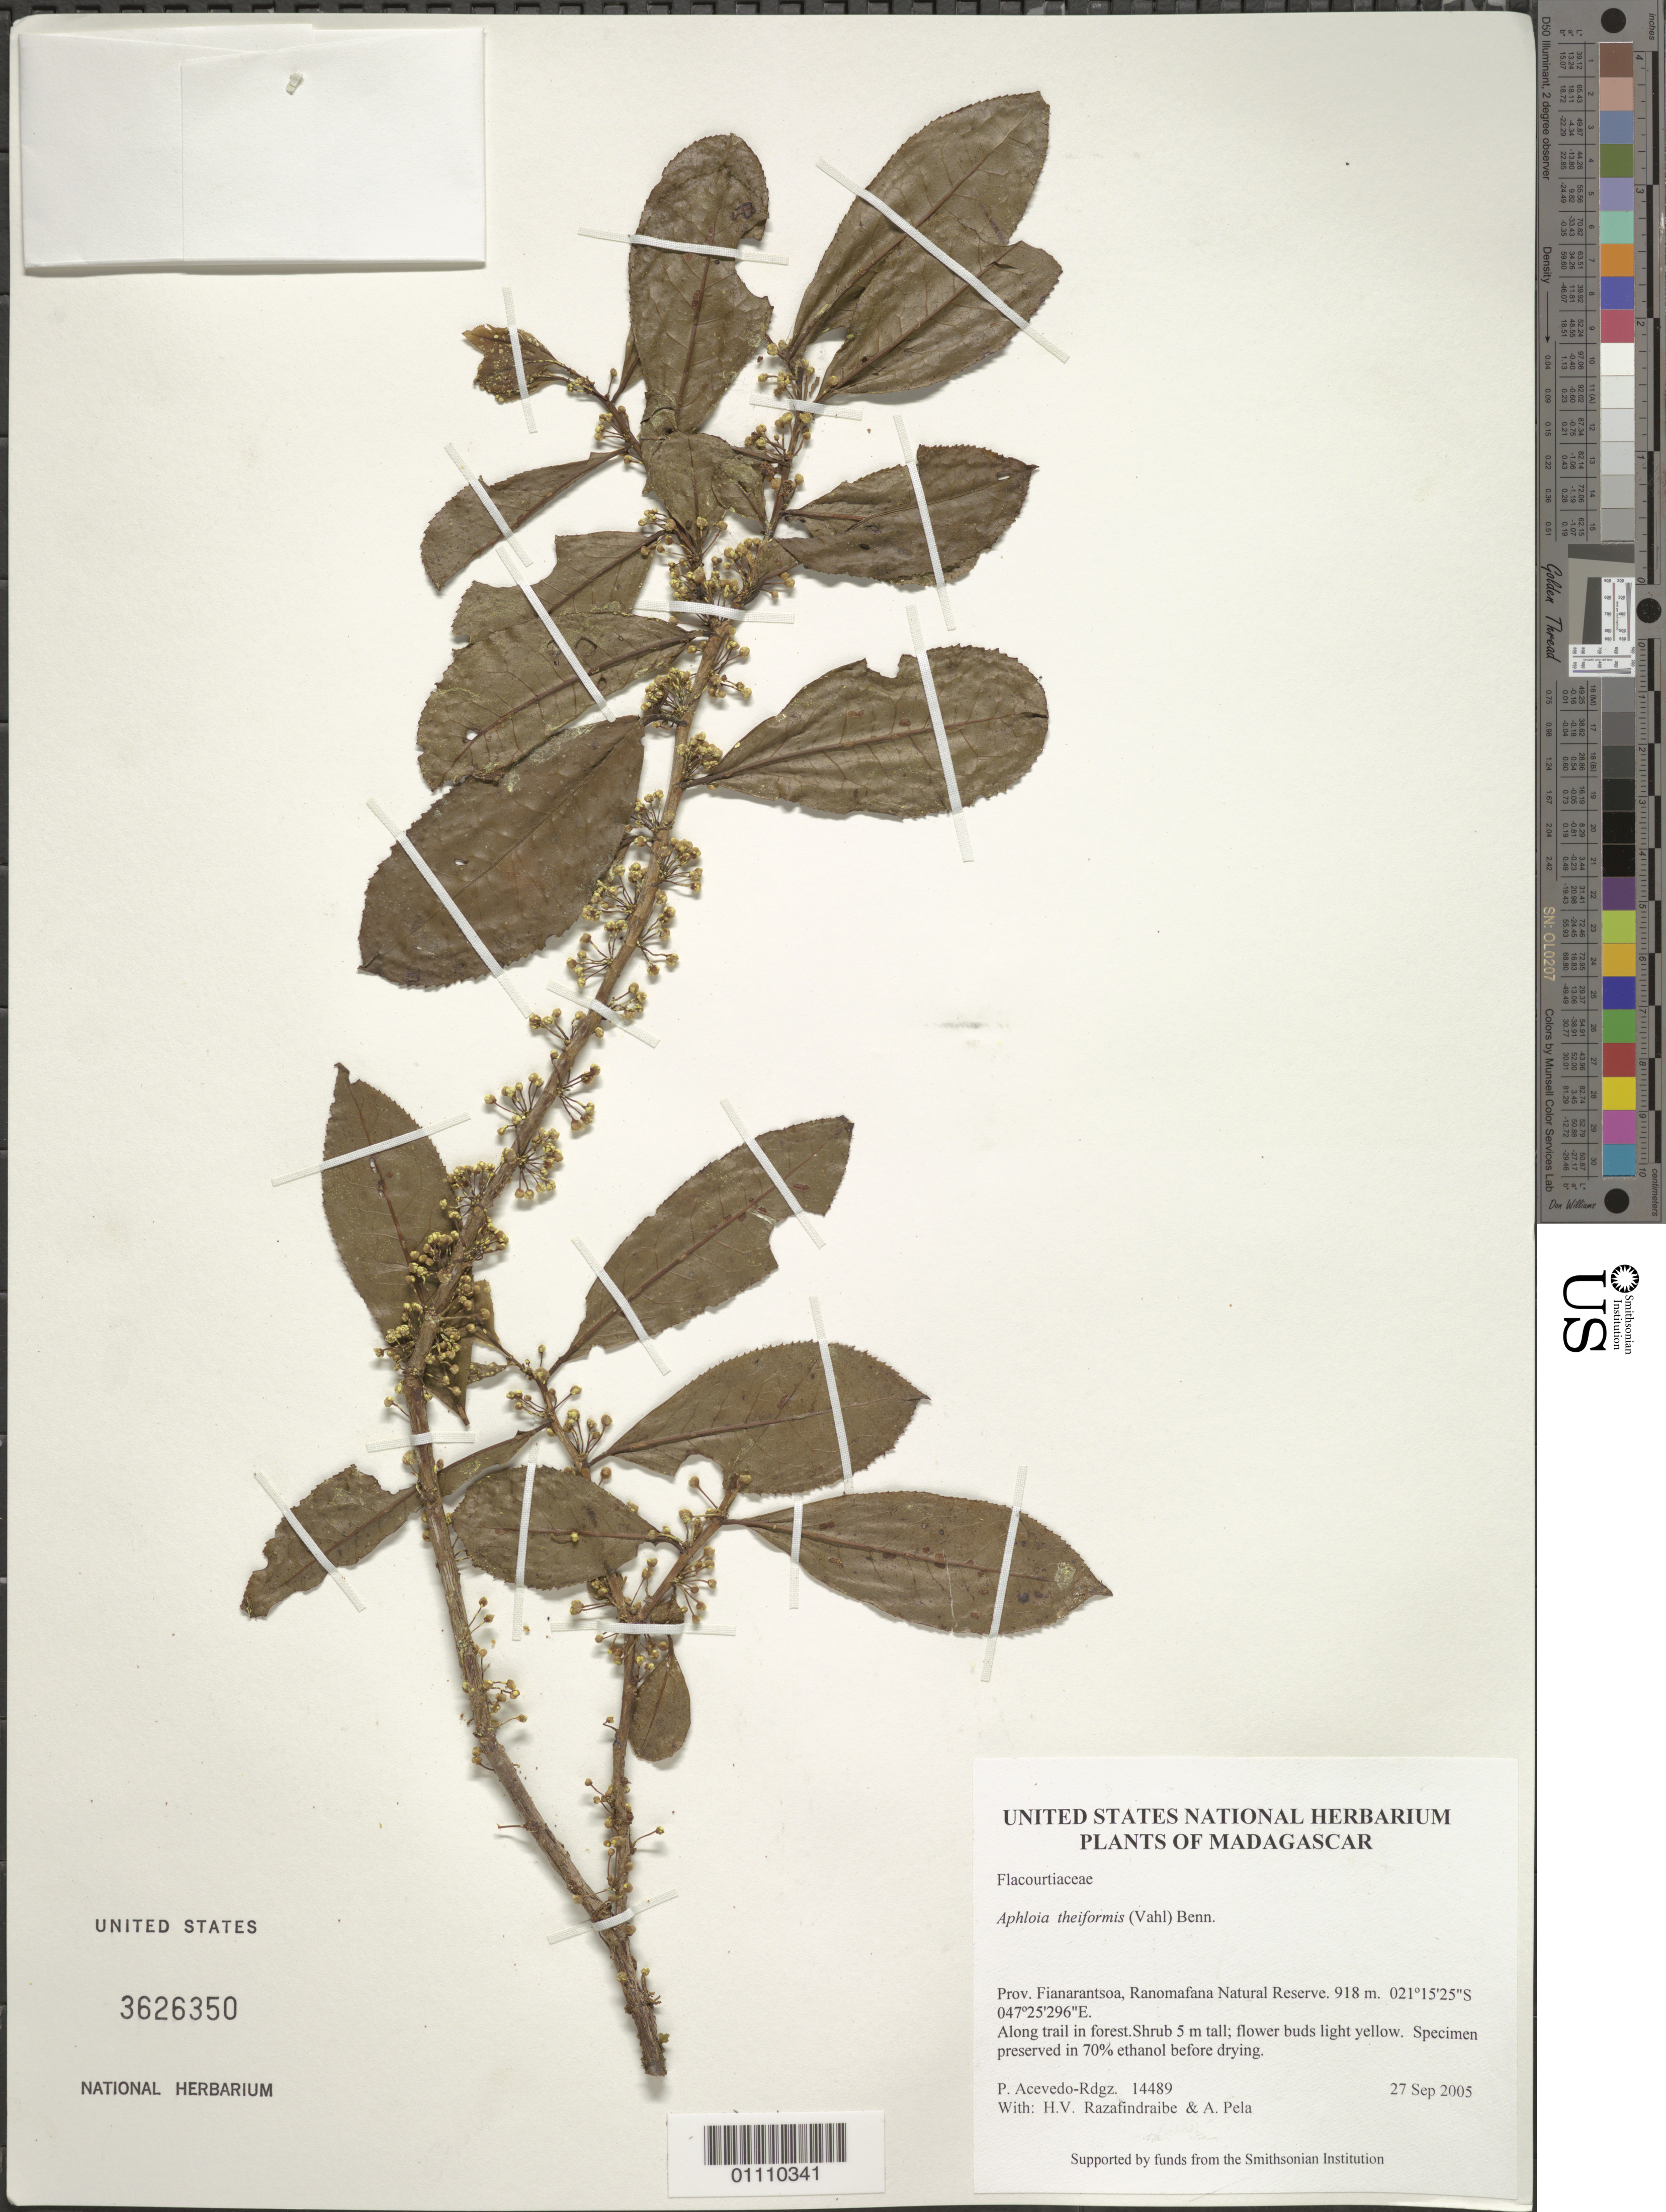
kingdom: Plantae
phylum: Tracheophyta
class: Magnoliopsida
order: Crossosomatales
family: Aphloiaceae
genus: Aphloia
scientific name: Aphloia theiformis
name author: (Vahl) Benn.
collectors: P. Acevedo-Rodr., H. Razafindraibe & A. Pela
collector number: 14489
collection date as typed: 27 Sep 2005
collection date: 2005-09-27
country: Madagascar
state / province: Haute Matsiatra / Vatovavy Fitovinany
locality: Prov. Fianarantsoa, Ranomafana Natural Reserve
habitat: Along trail in forest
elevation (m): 918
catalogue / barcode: US 3626350